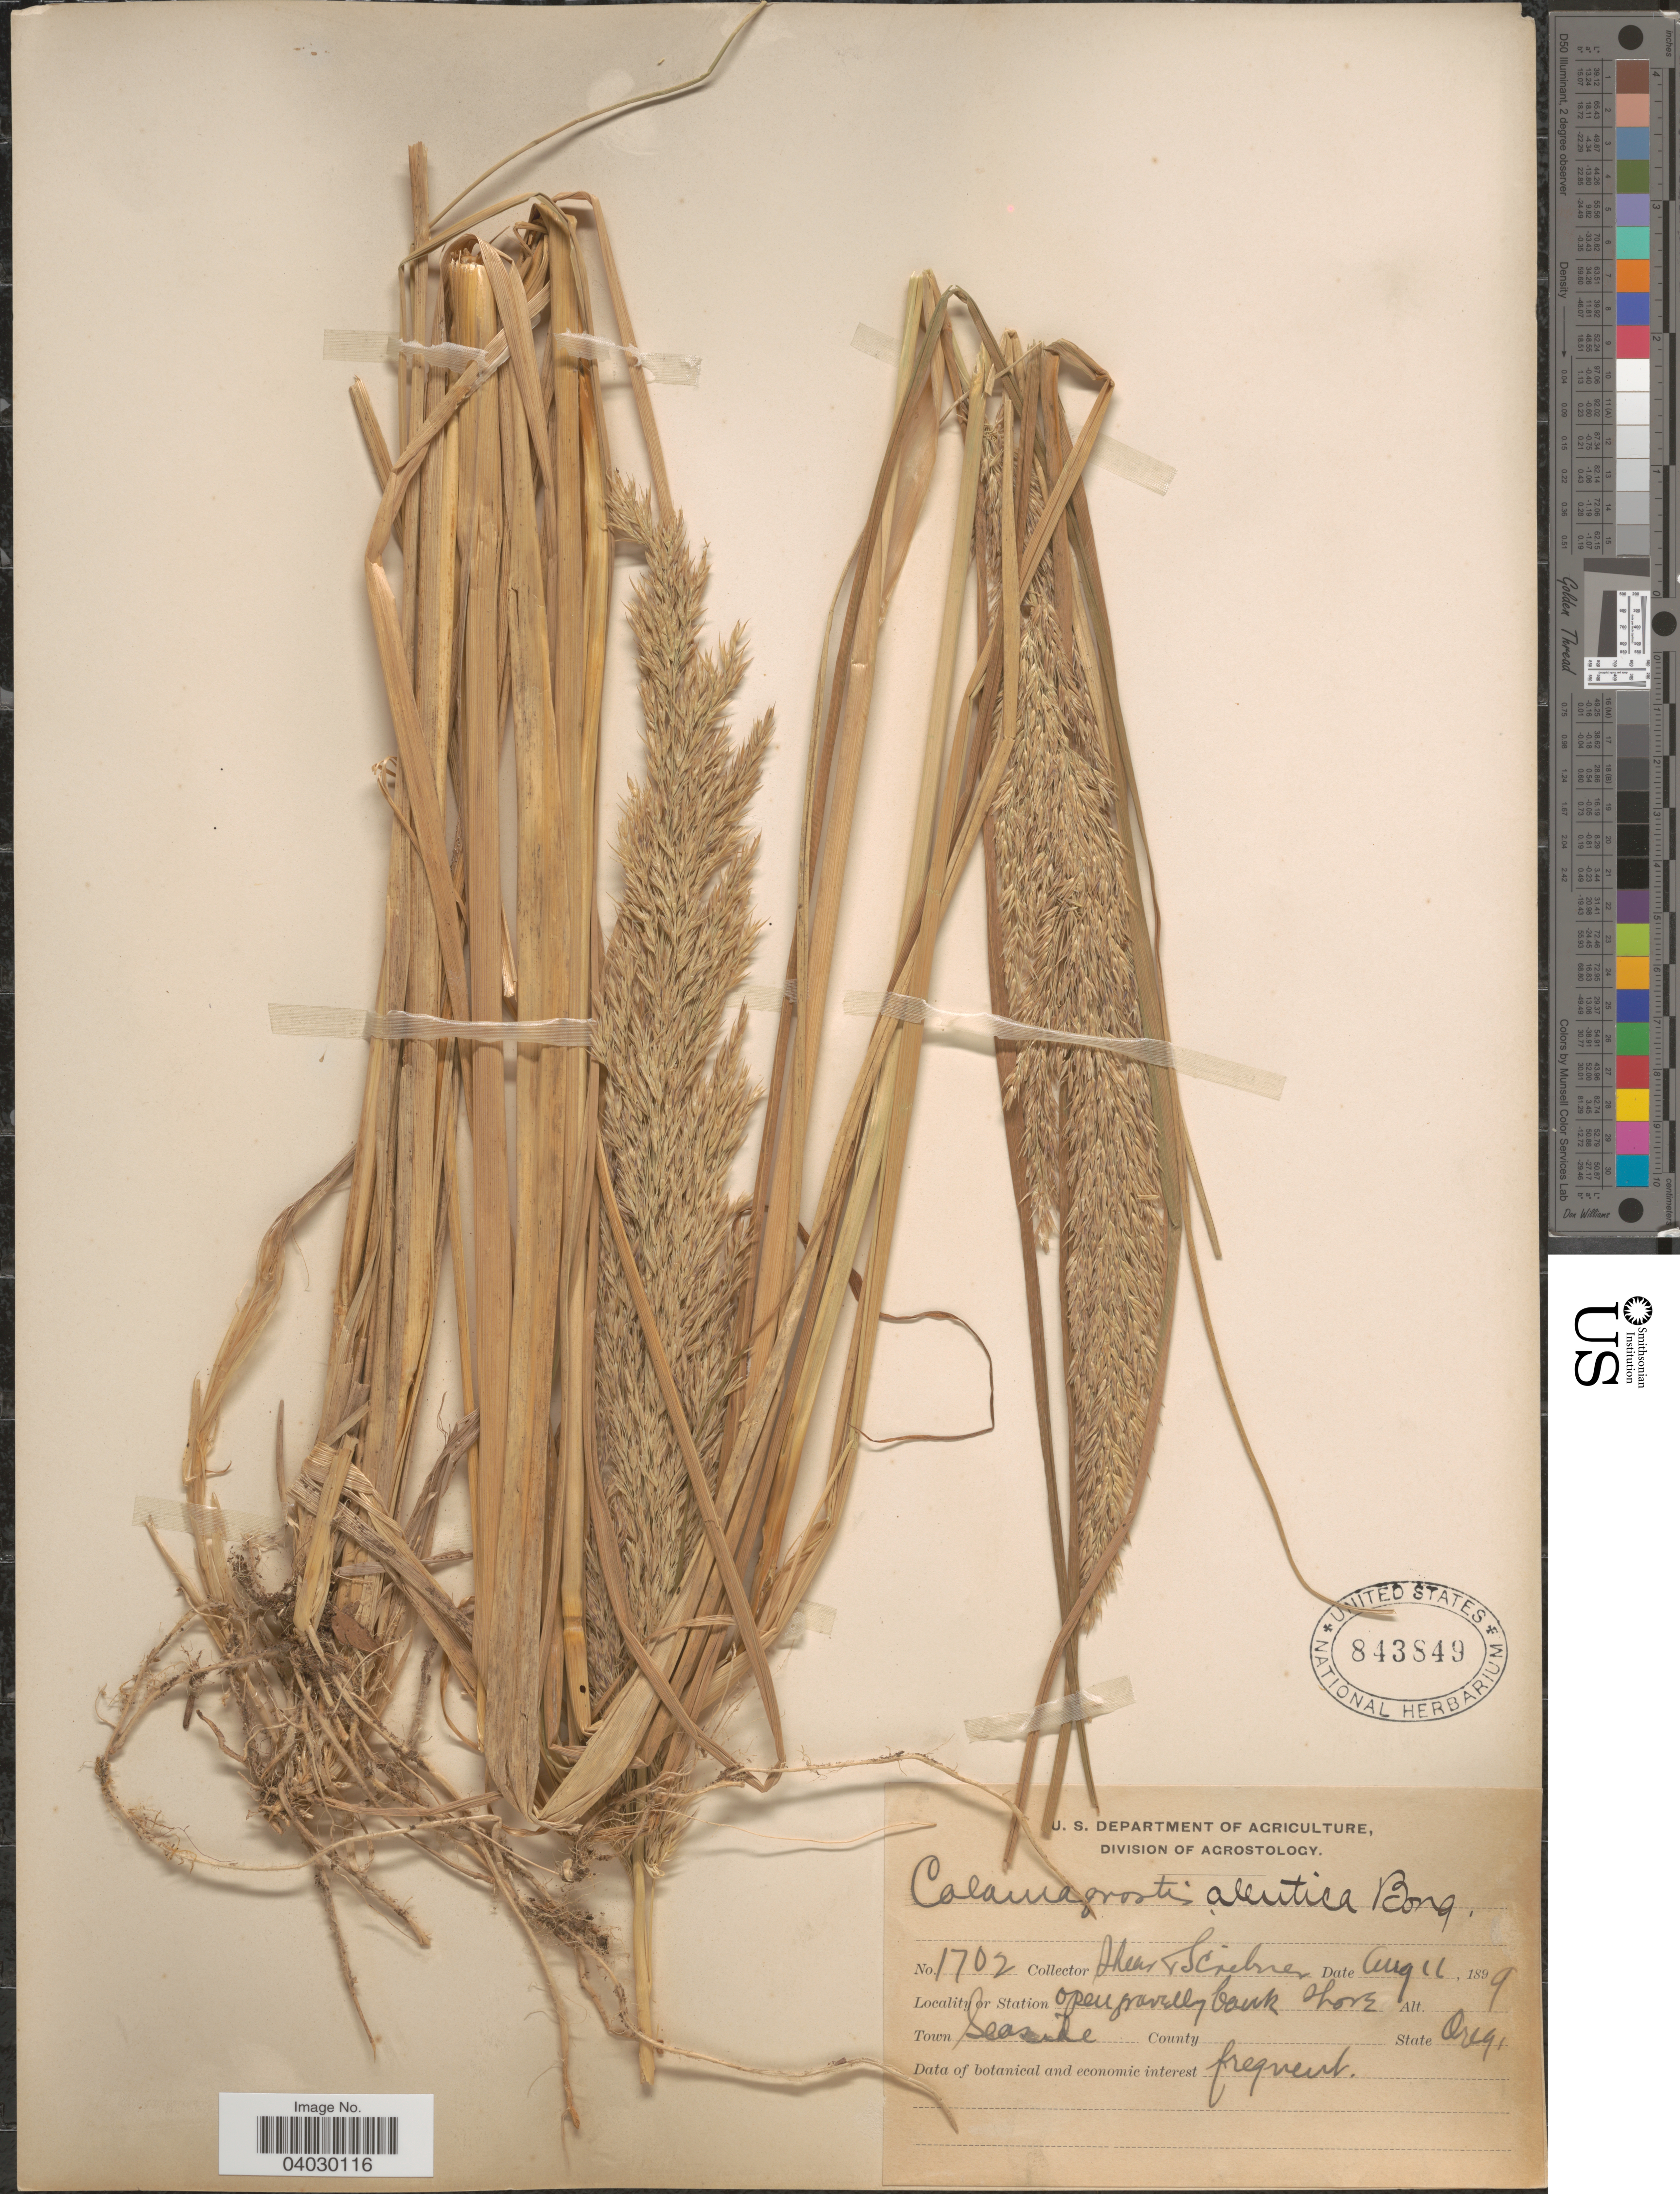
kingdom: Plantae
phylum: Tracheophyta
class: Liliopsida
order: Poales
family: Poaceae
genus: Calamagrostis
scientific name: Calamagrostis nutkaensis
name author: (J. Presl) Steud.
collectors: -- Shear & Scribner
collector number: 1702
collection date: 1899-08-11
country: United States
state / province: Oregon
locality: Town Seaside.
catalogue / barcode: US 843849